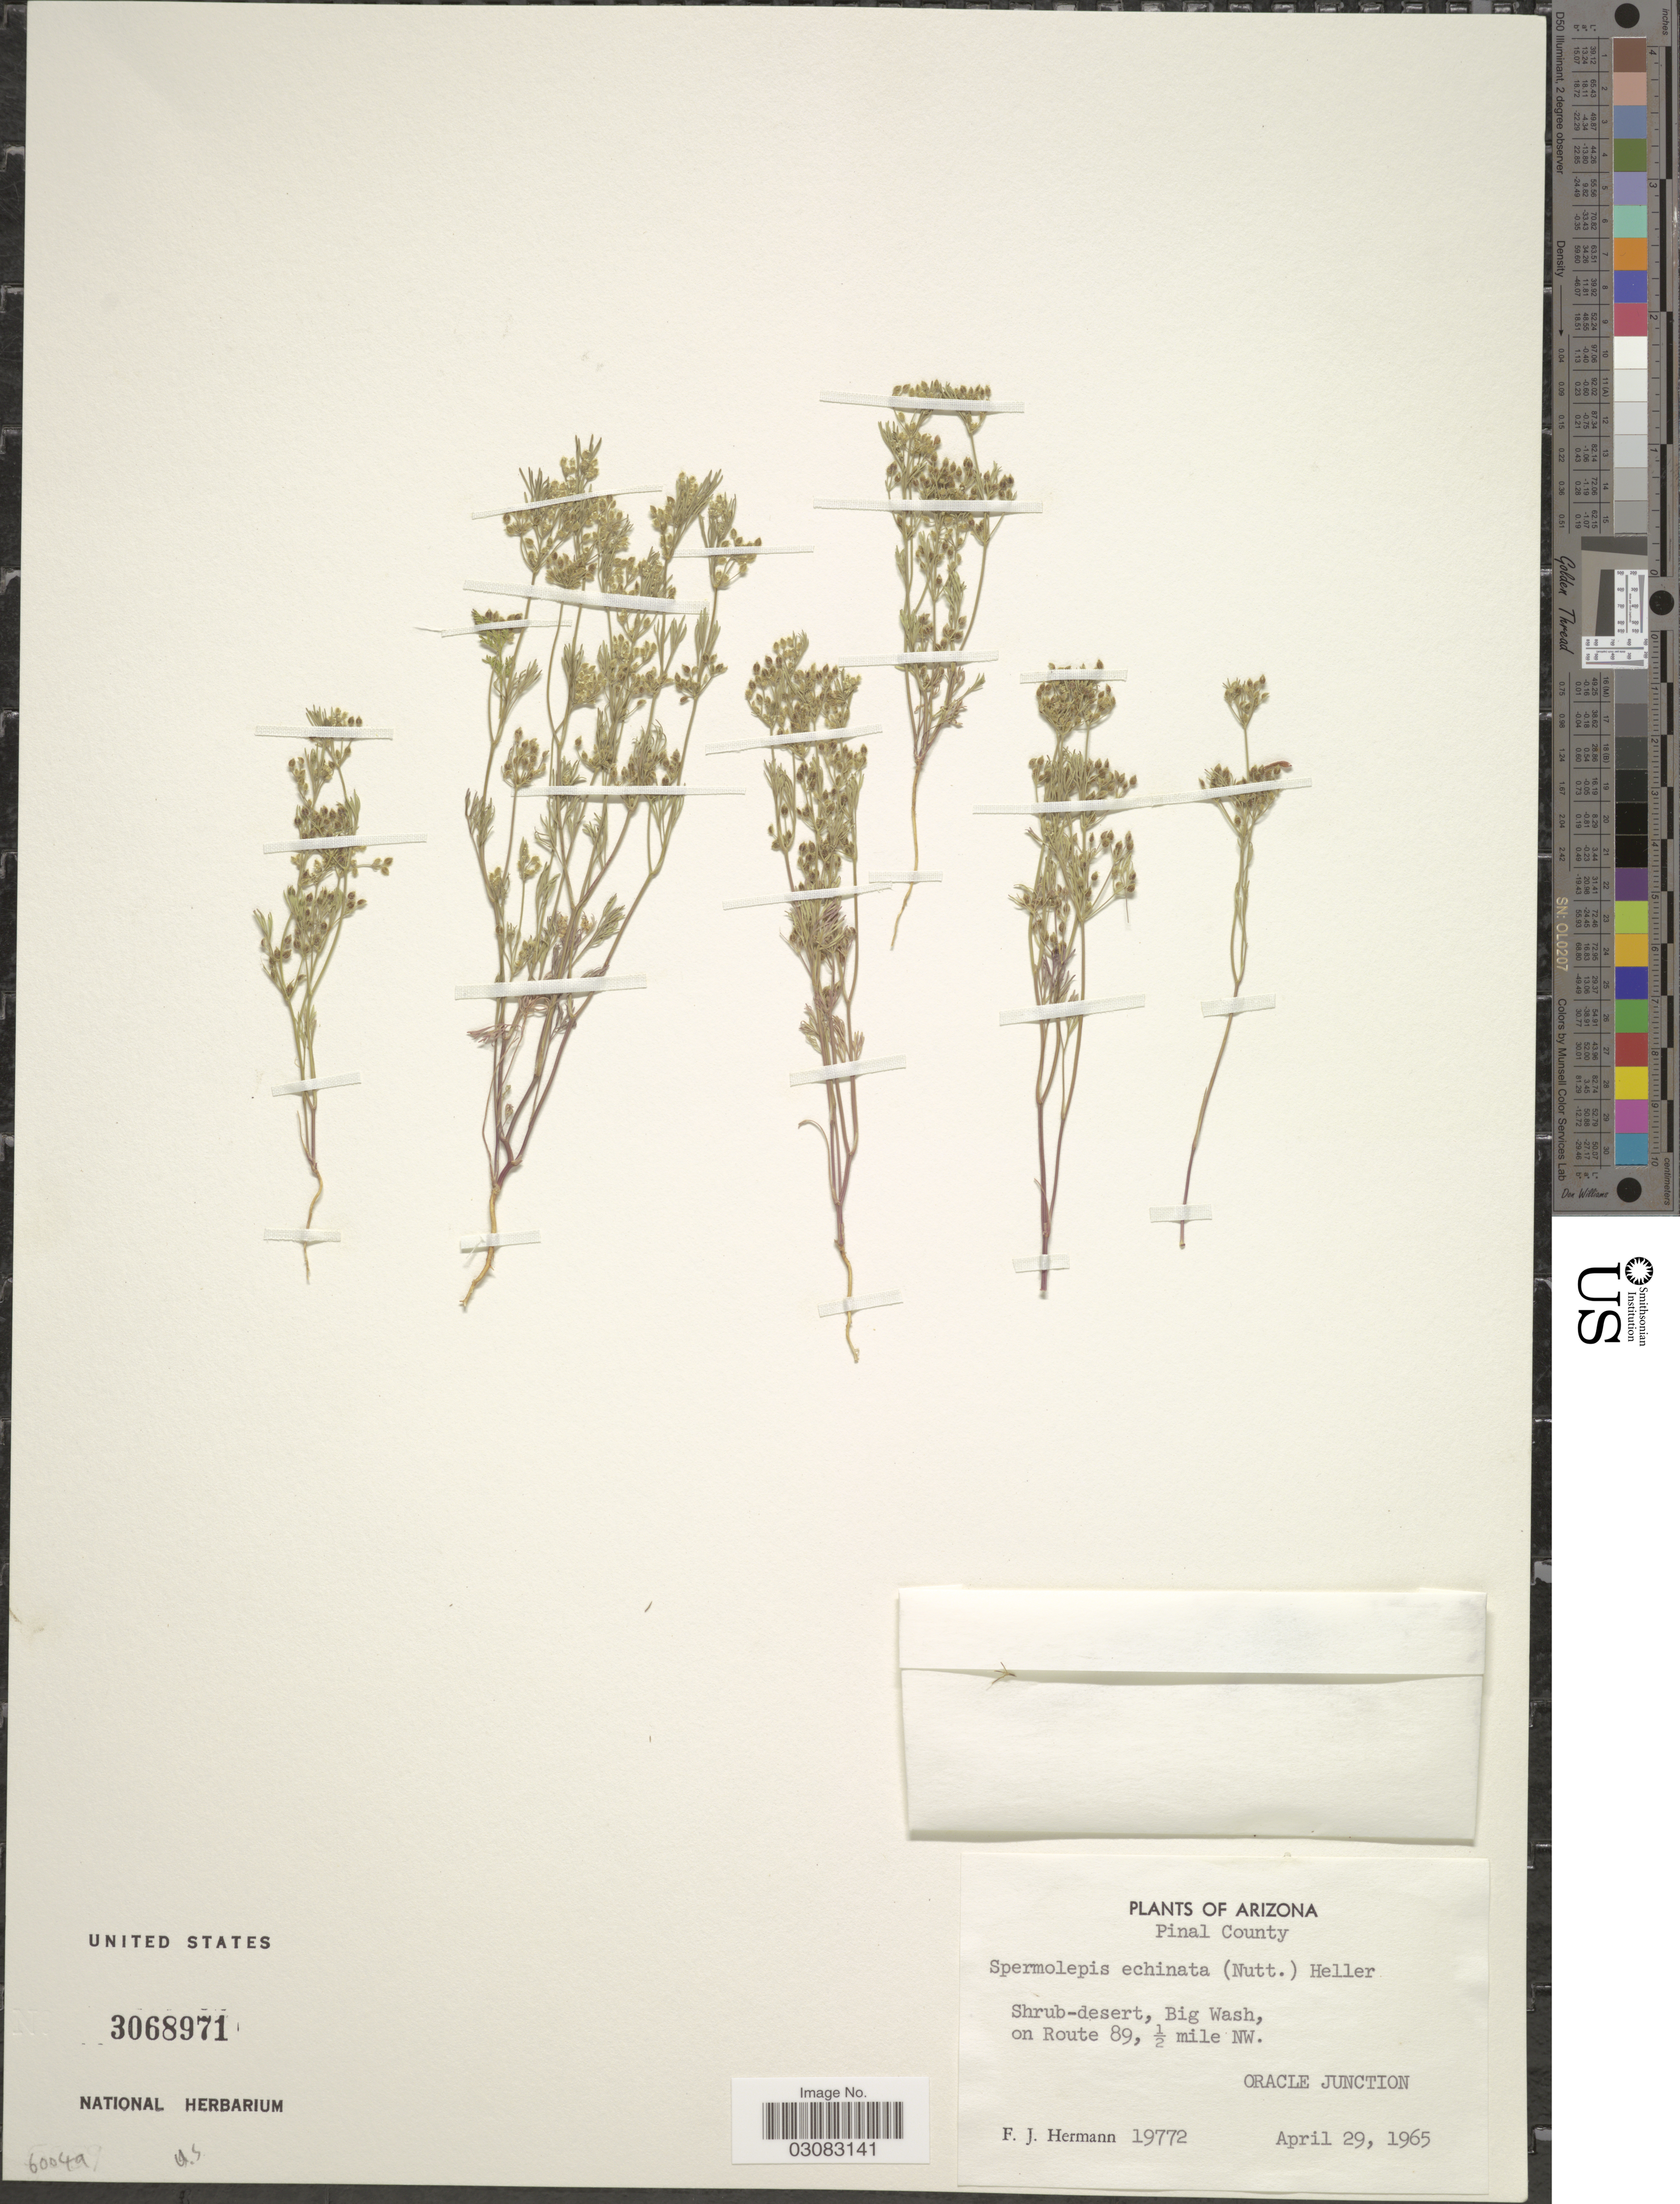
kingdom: Plantae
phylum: Tracheophyta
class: Magnoliopsida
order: Apiales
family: Apiaceae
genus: Spermolepis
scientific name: Spermolepis echinata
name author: (Nutt. ex DC.) A. Heller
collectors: F. J. Hermann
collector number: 19772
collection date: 1965-04-29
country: United States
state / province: Arizona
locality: Pinal County. Big Wash, on Route 89, ½ mile NW. Oracle Junction.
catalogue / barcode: US 3068971